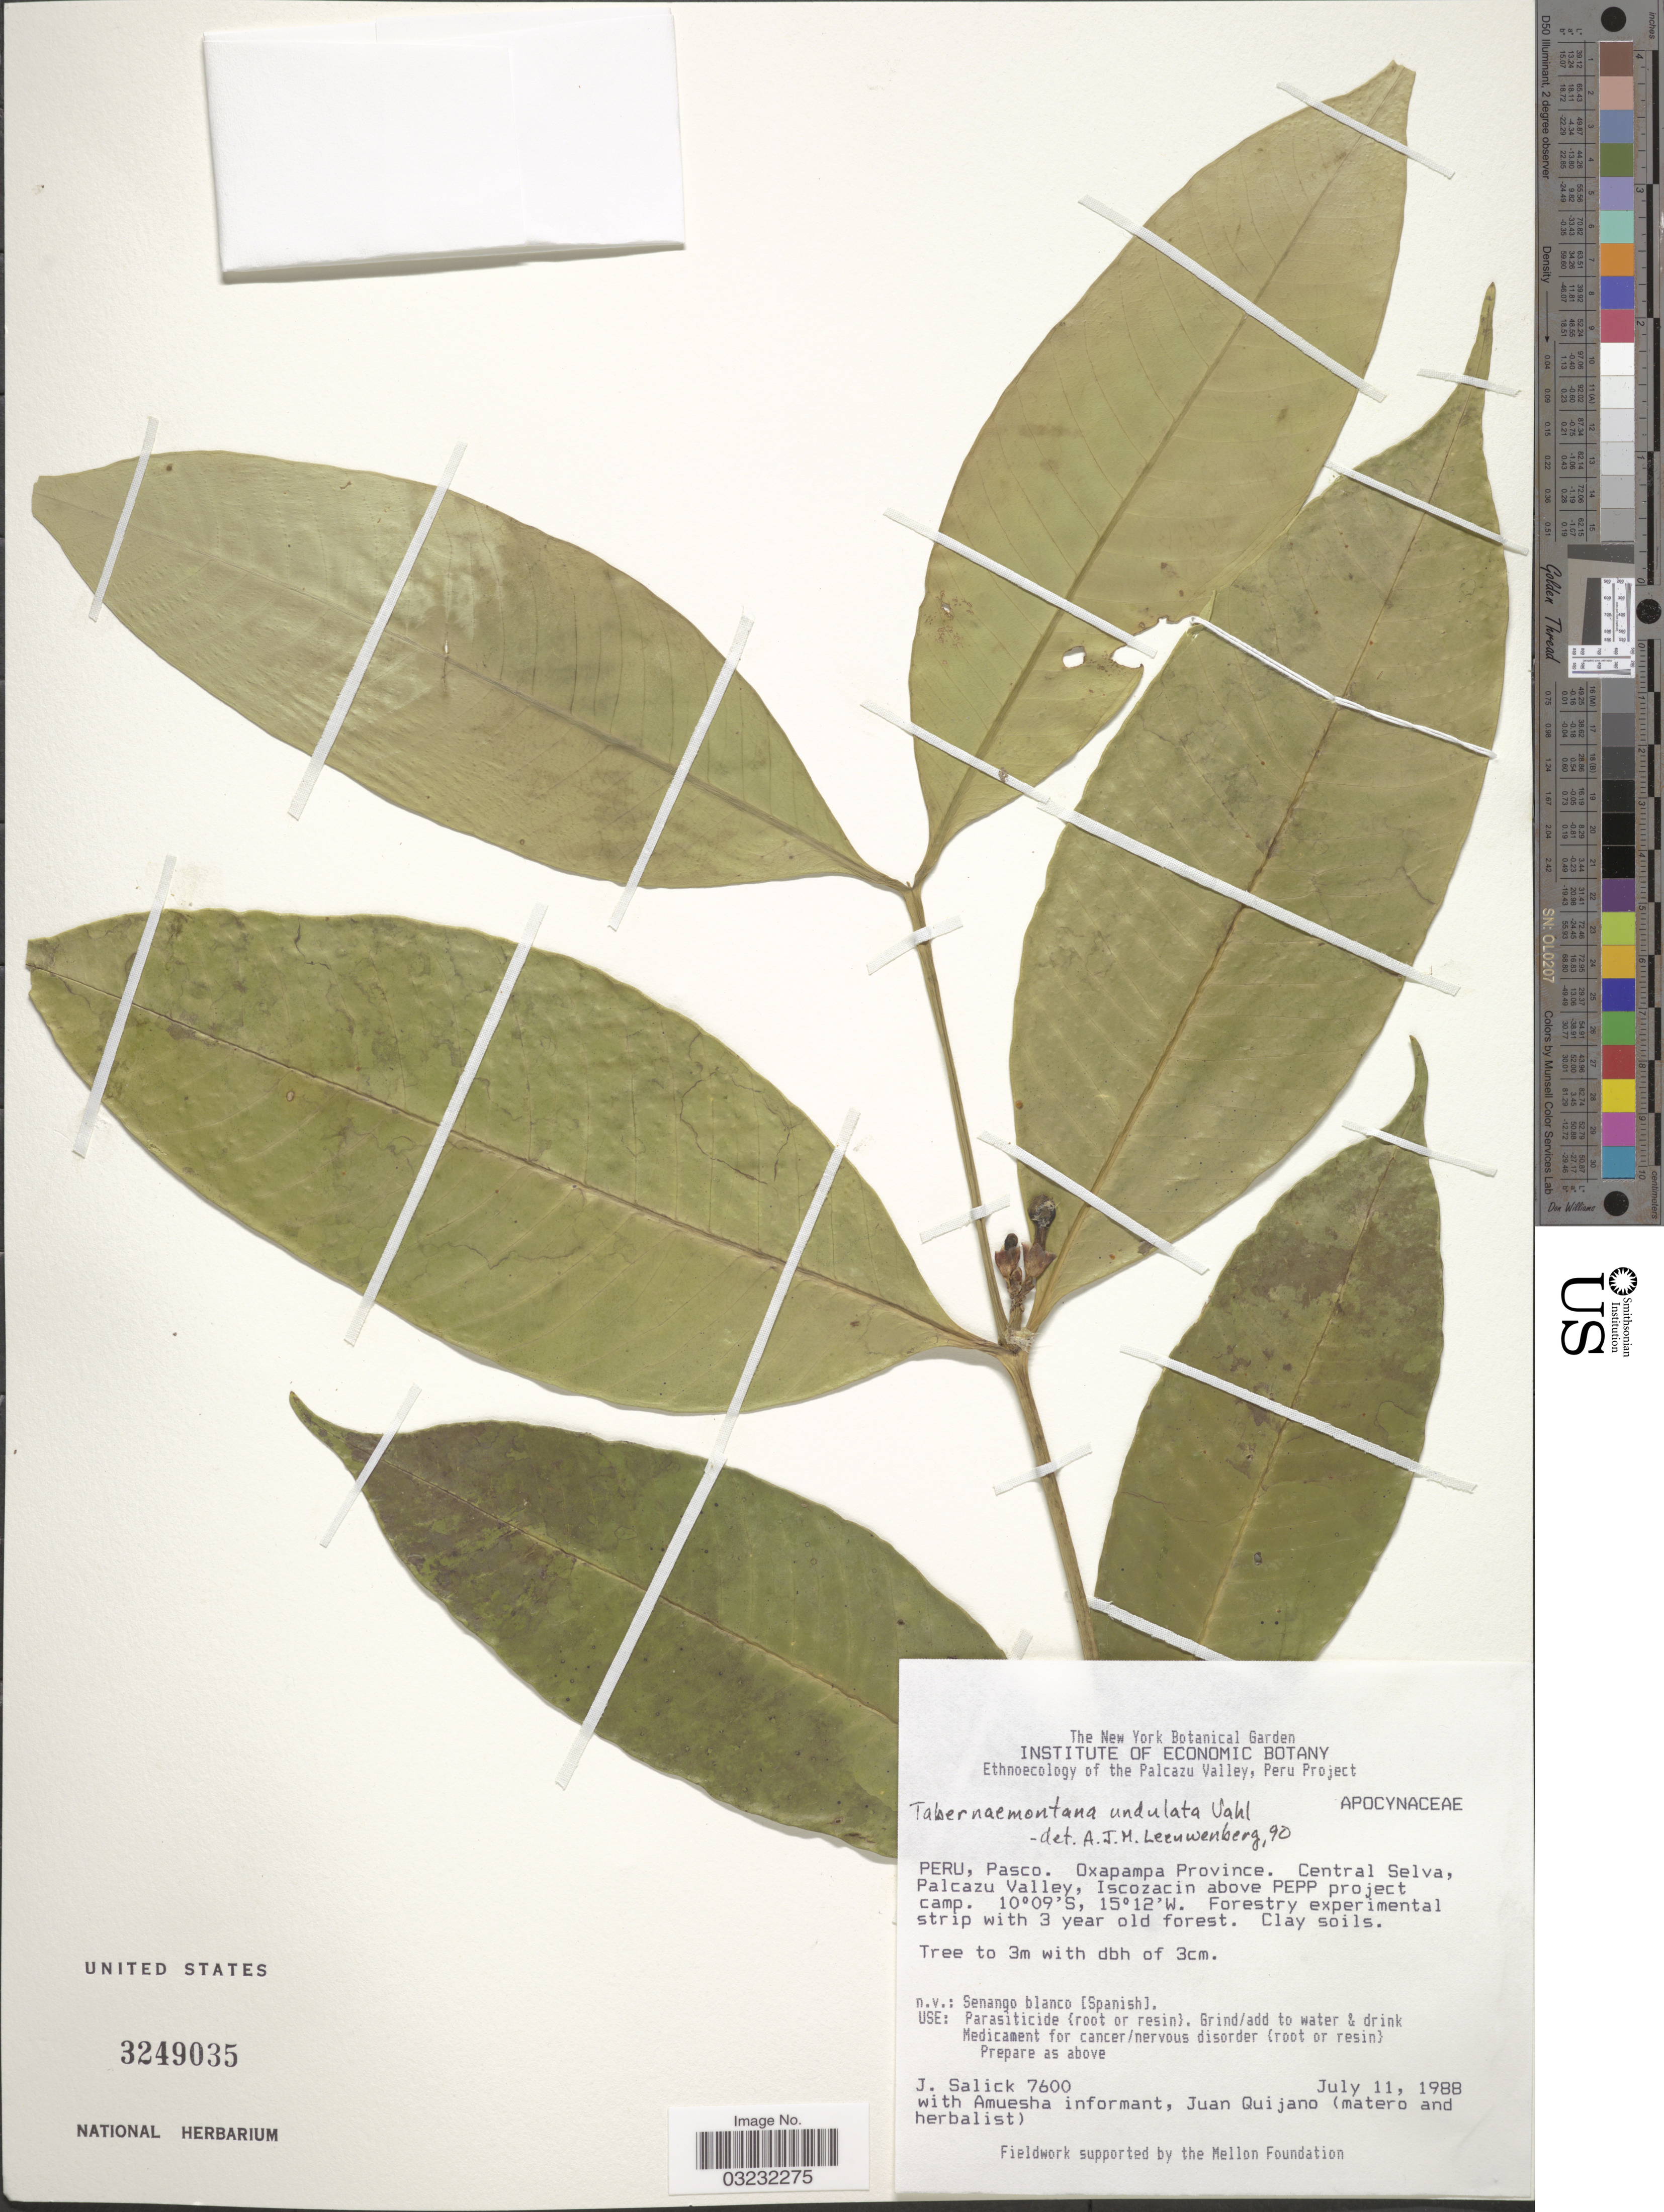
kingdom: Plantae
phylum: Tracheophyta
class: Magnoliopsida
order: Gentianales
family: Apocynaceae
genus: Tabernaemontana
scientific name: Tabernaemontana undulata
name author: Vahl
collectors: J. Salick, Amuesha informant & J. Quijano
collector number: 7600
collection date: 1988-07-11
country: Peru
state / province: Pasco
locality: Oxapampa Province. Central Silva, Palcazu Valley, Iscozacin above PEPP project camp.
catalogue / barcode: US 3249035